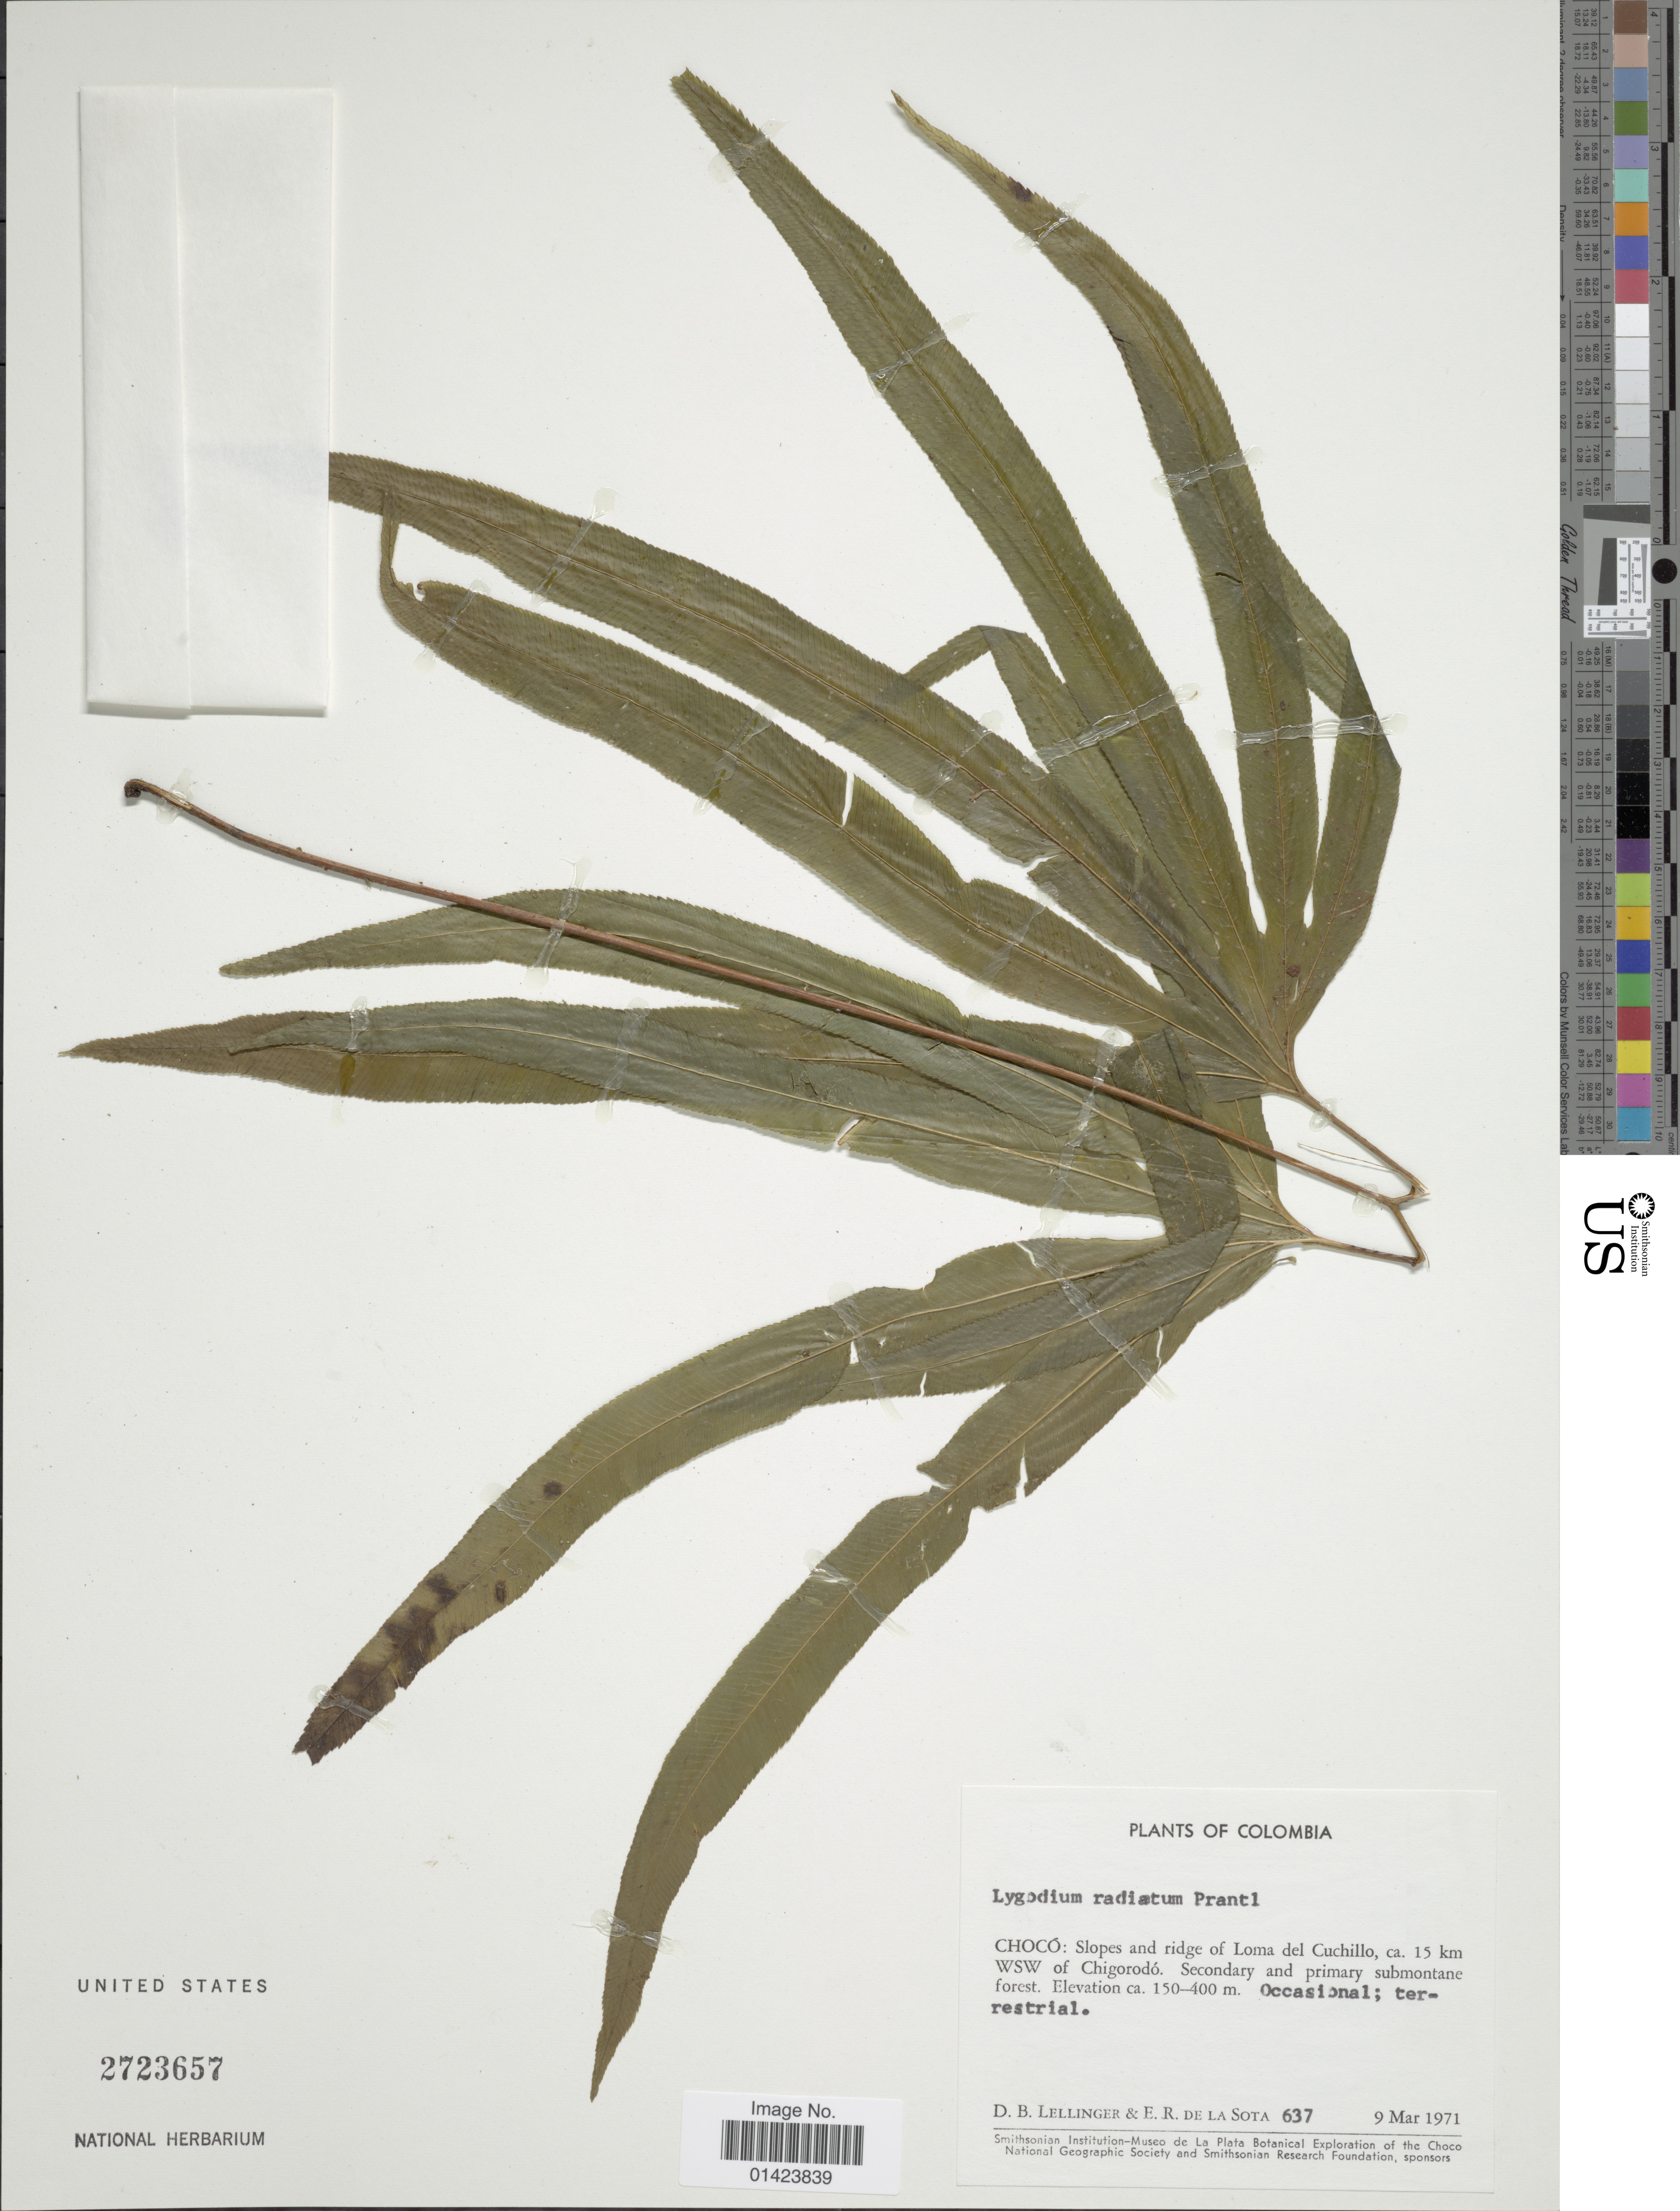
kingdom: Plantae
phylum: Tracheophyta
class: Polypodiopsida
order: Schizaeales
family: Lygodiaceae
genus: Lygodium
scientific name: Lygodium radiatum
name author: Prantl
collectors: D. B. Lellinger & E. R. de la Sota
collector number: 637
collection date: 1971-03-09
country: Colombia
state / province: Chocó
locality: Slopes and ridge of Loma del Cuchillo, ca. . 15km WSW of Chigorodó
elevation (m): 150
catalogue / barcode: US 2723657